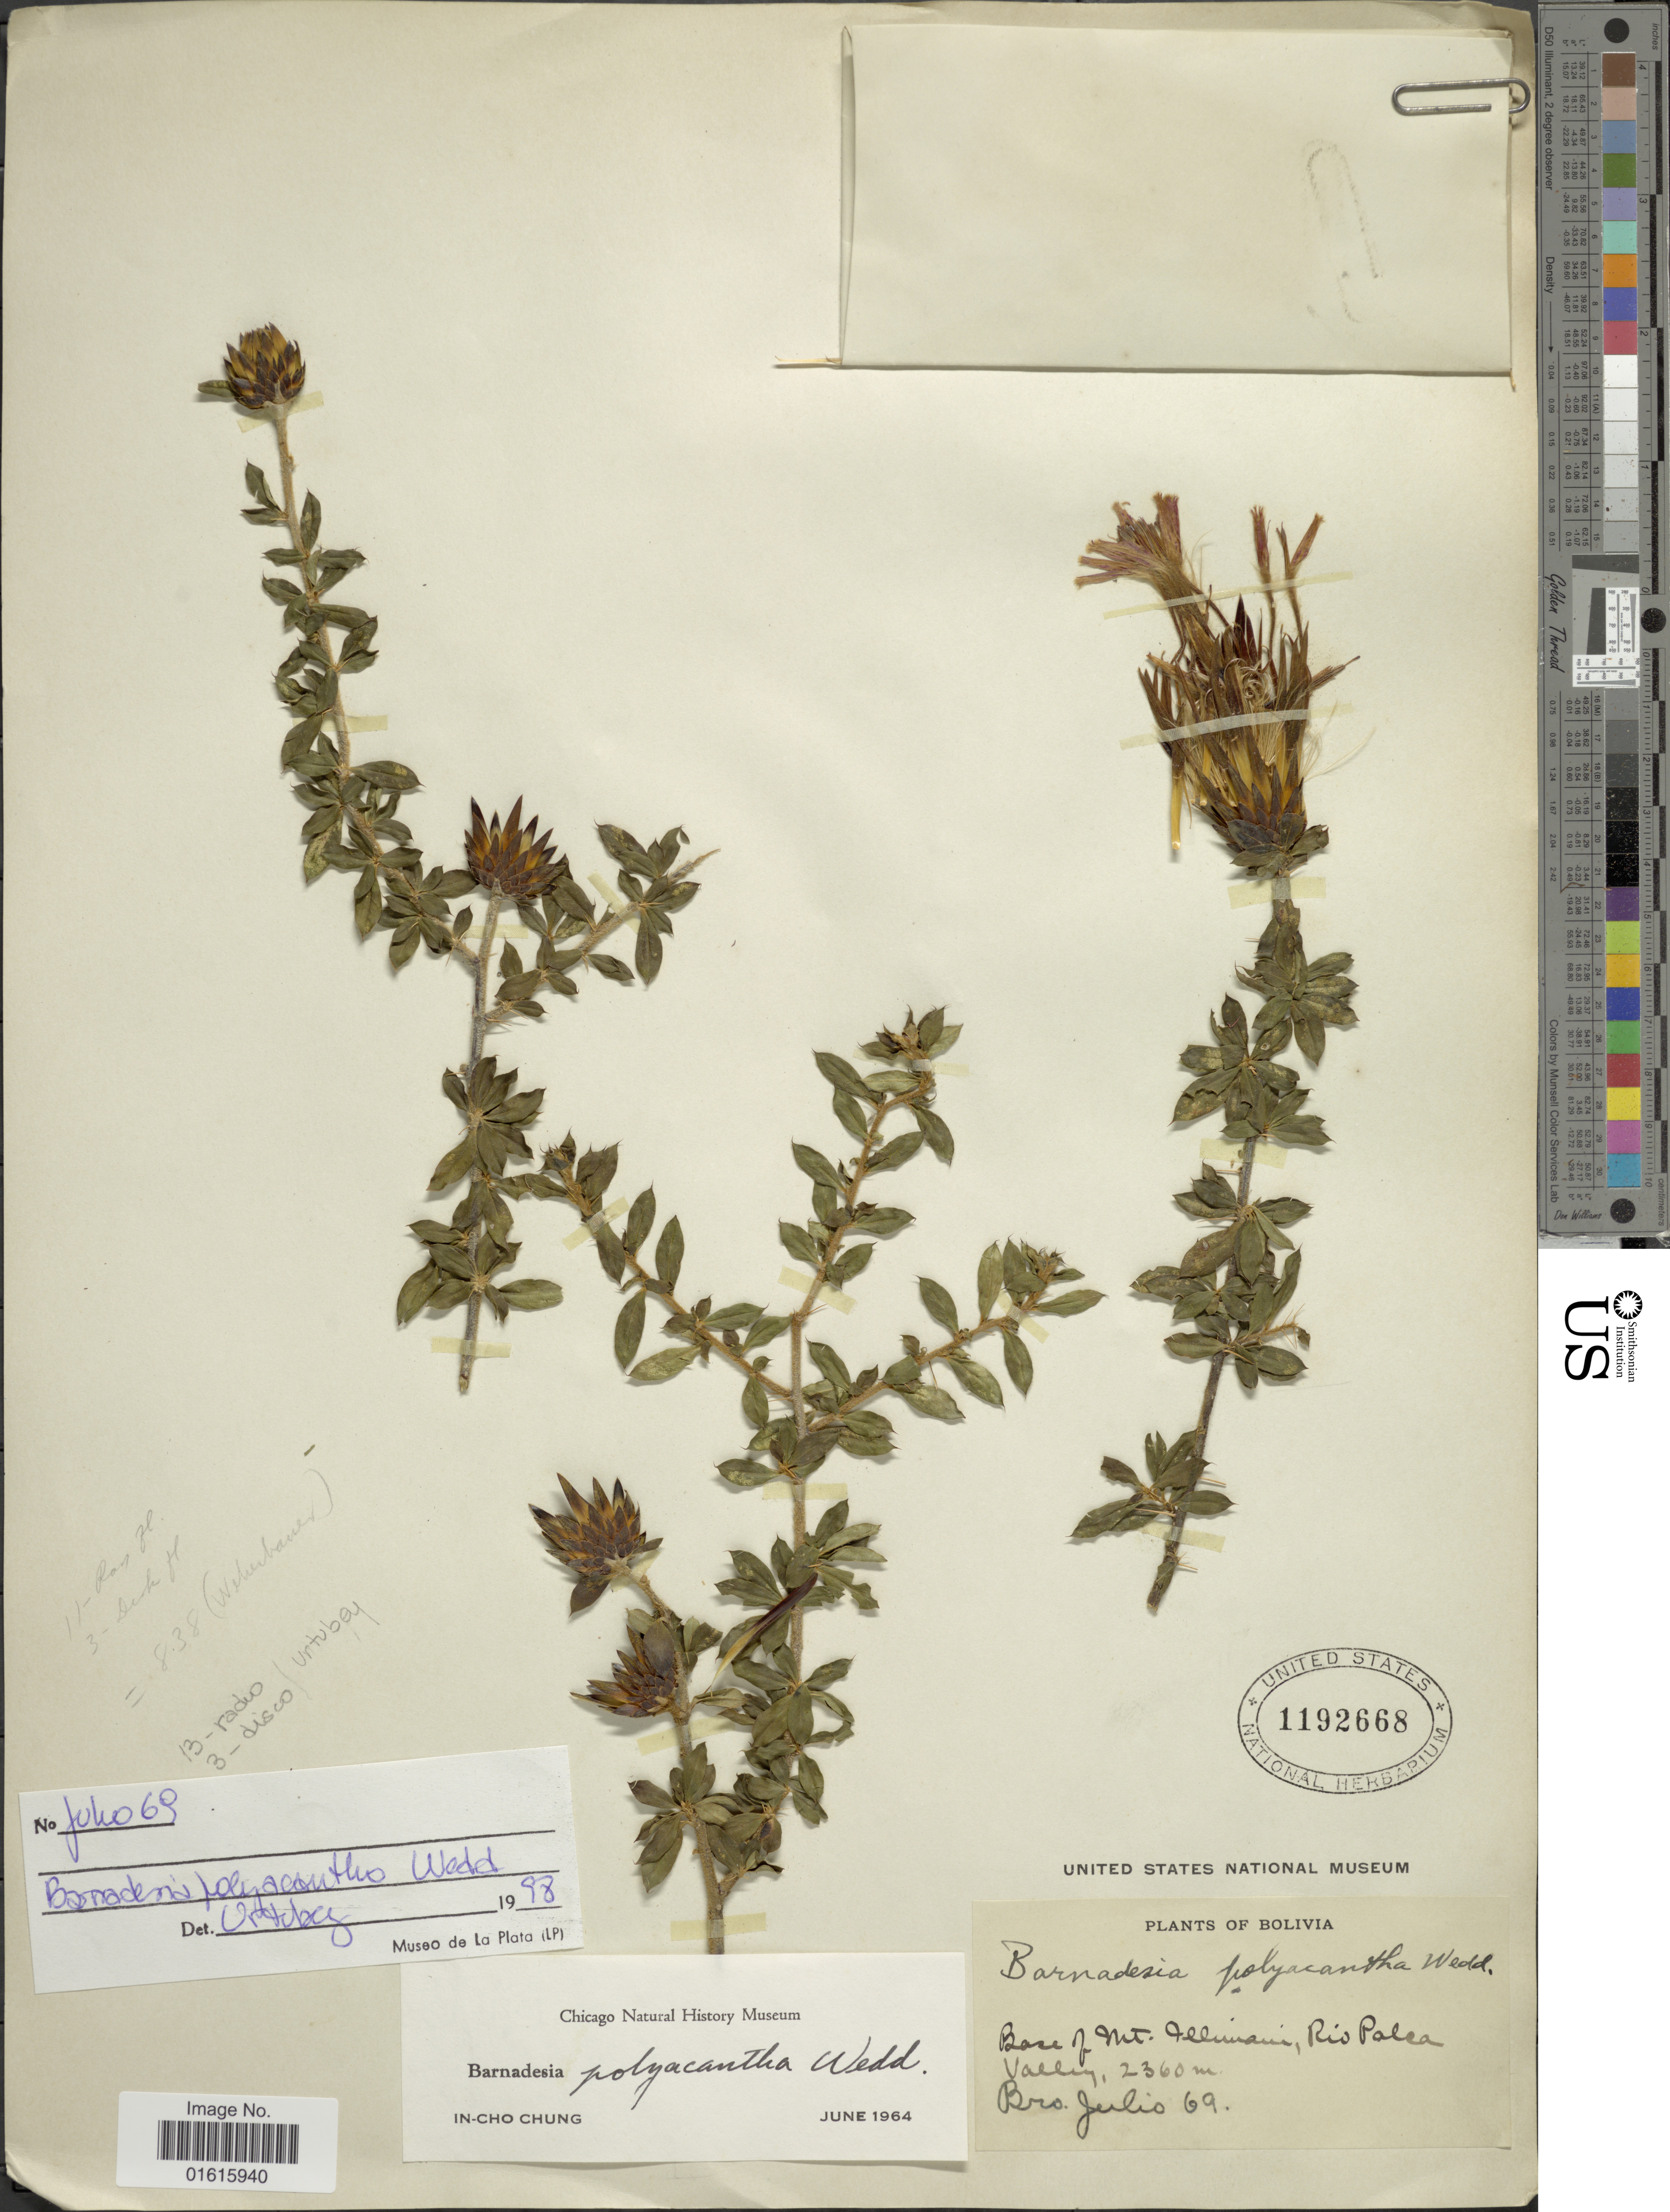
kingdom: Plantae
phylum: Tracheophyta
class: Magnoliopsida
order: Asterales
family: Asteraceae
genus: Barnadesia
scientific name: Barnadesia polyacantha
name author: Wedd.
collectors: Bro. Julio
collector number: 69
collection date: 1964-06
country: Bolivia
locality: Base of Mt. Illumiani, Rio Palea Valley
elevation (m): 2360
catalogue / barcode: US 1192668